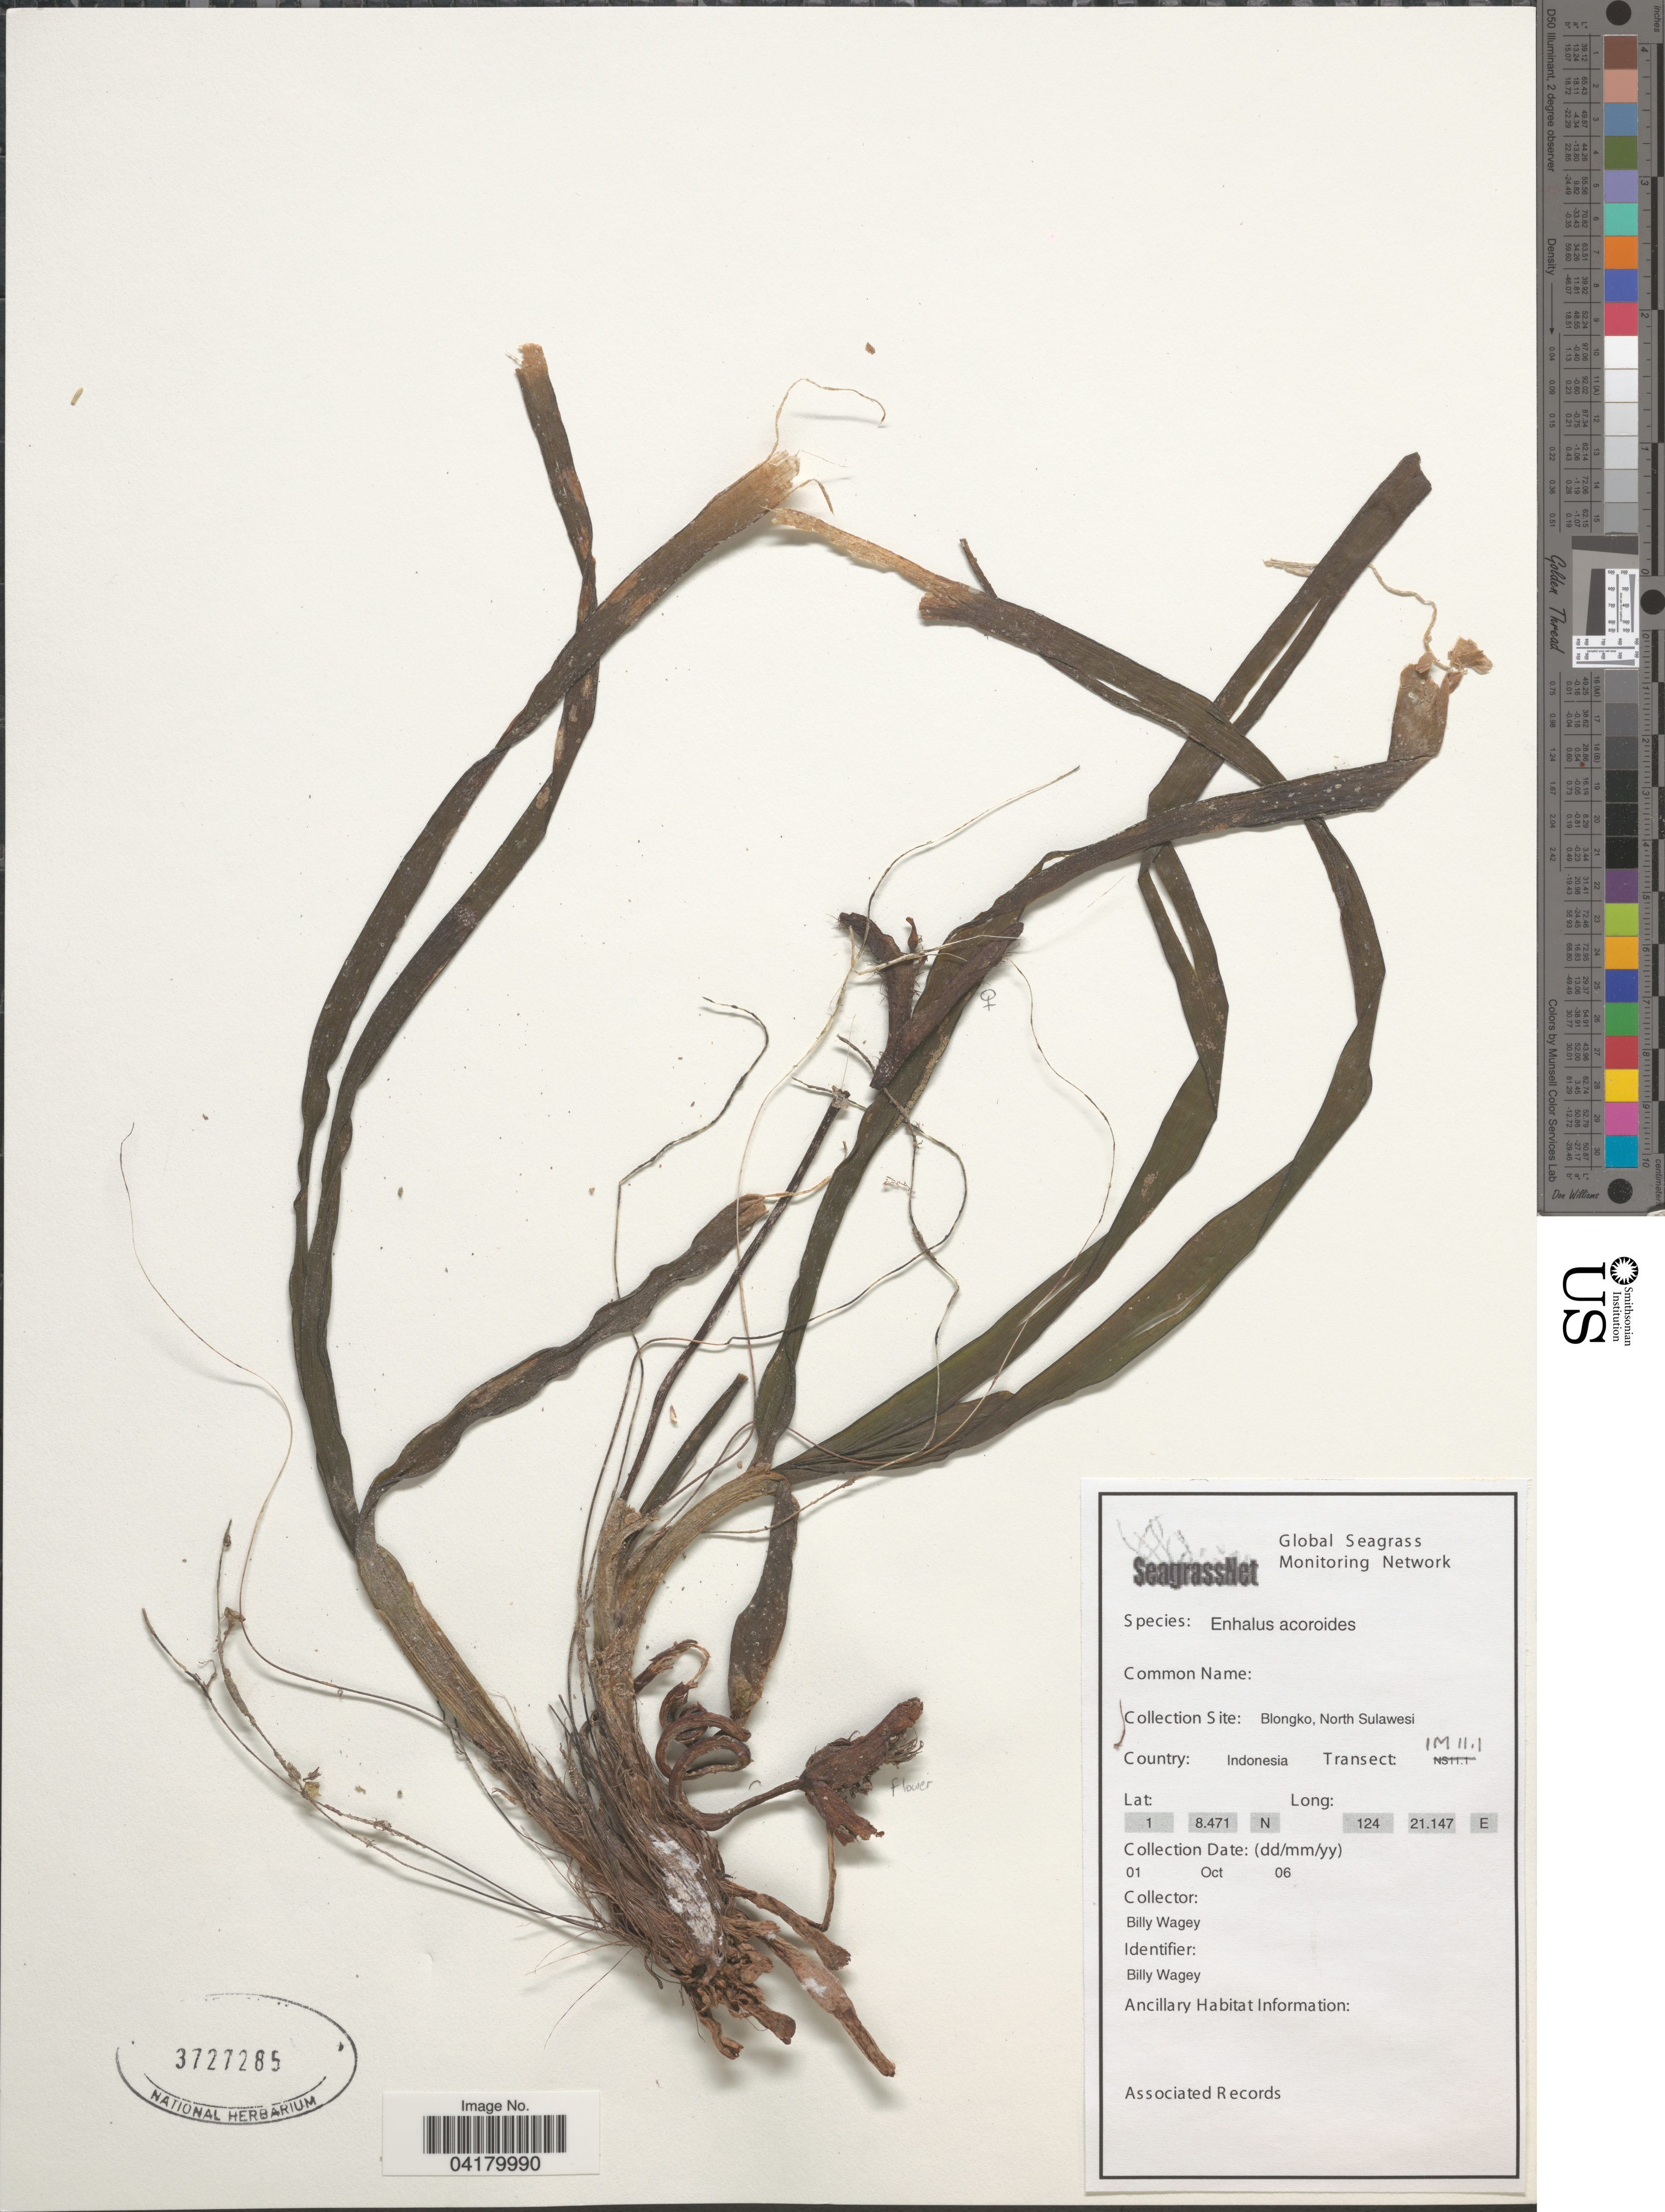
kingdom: Plantae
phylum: Tracheophyta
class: Liliopsida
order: Alismatales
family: Hydrocharitaceae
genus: Enhalus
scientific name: Enhalus acoroides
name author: (L. f.) Royle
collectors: B. Wagey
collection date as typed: Transcribed d/m/y: 1/10/6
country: Indonesia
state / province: Sulawesi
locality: Collection Site: Blongko, North Sulawesi. Transect: IM11.1.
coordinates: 1 8.471, 124 21.147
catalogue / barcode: US 3727285